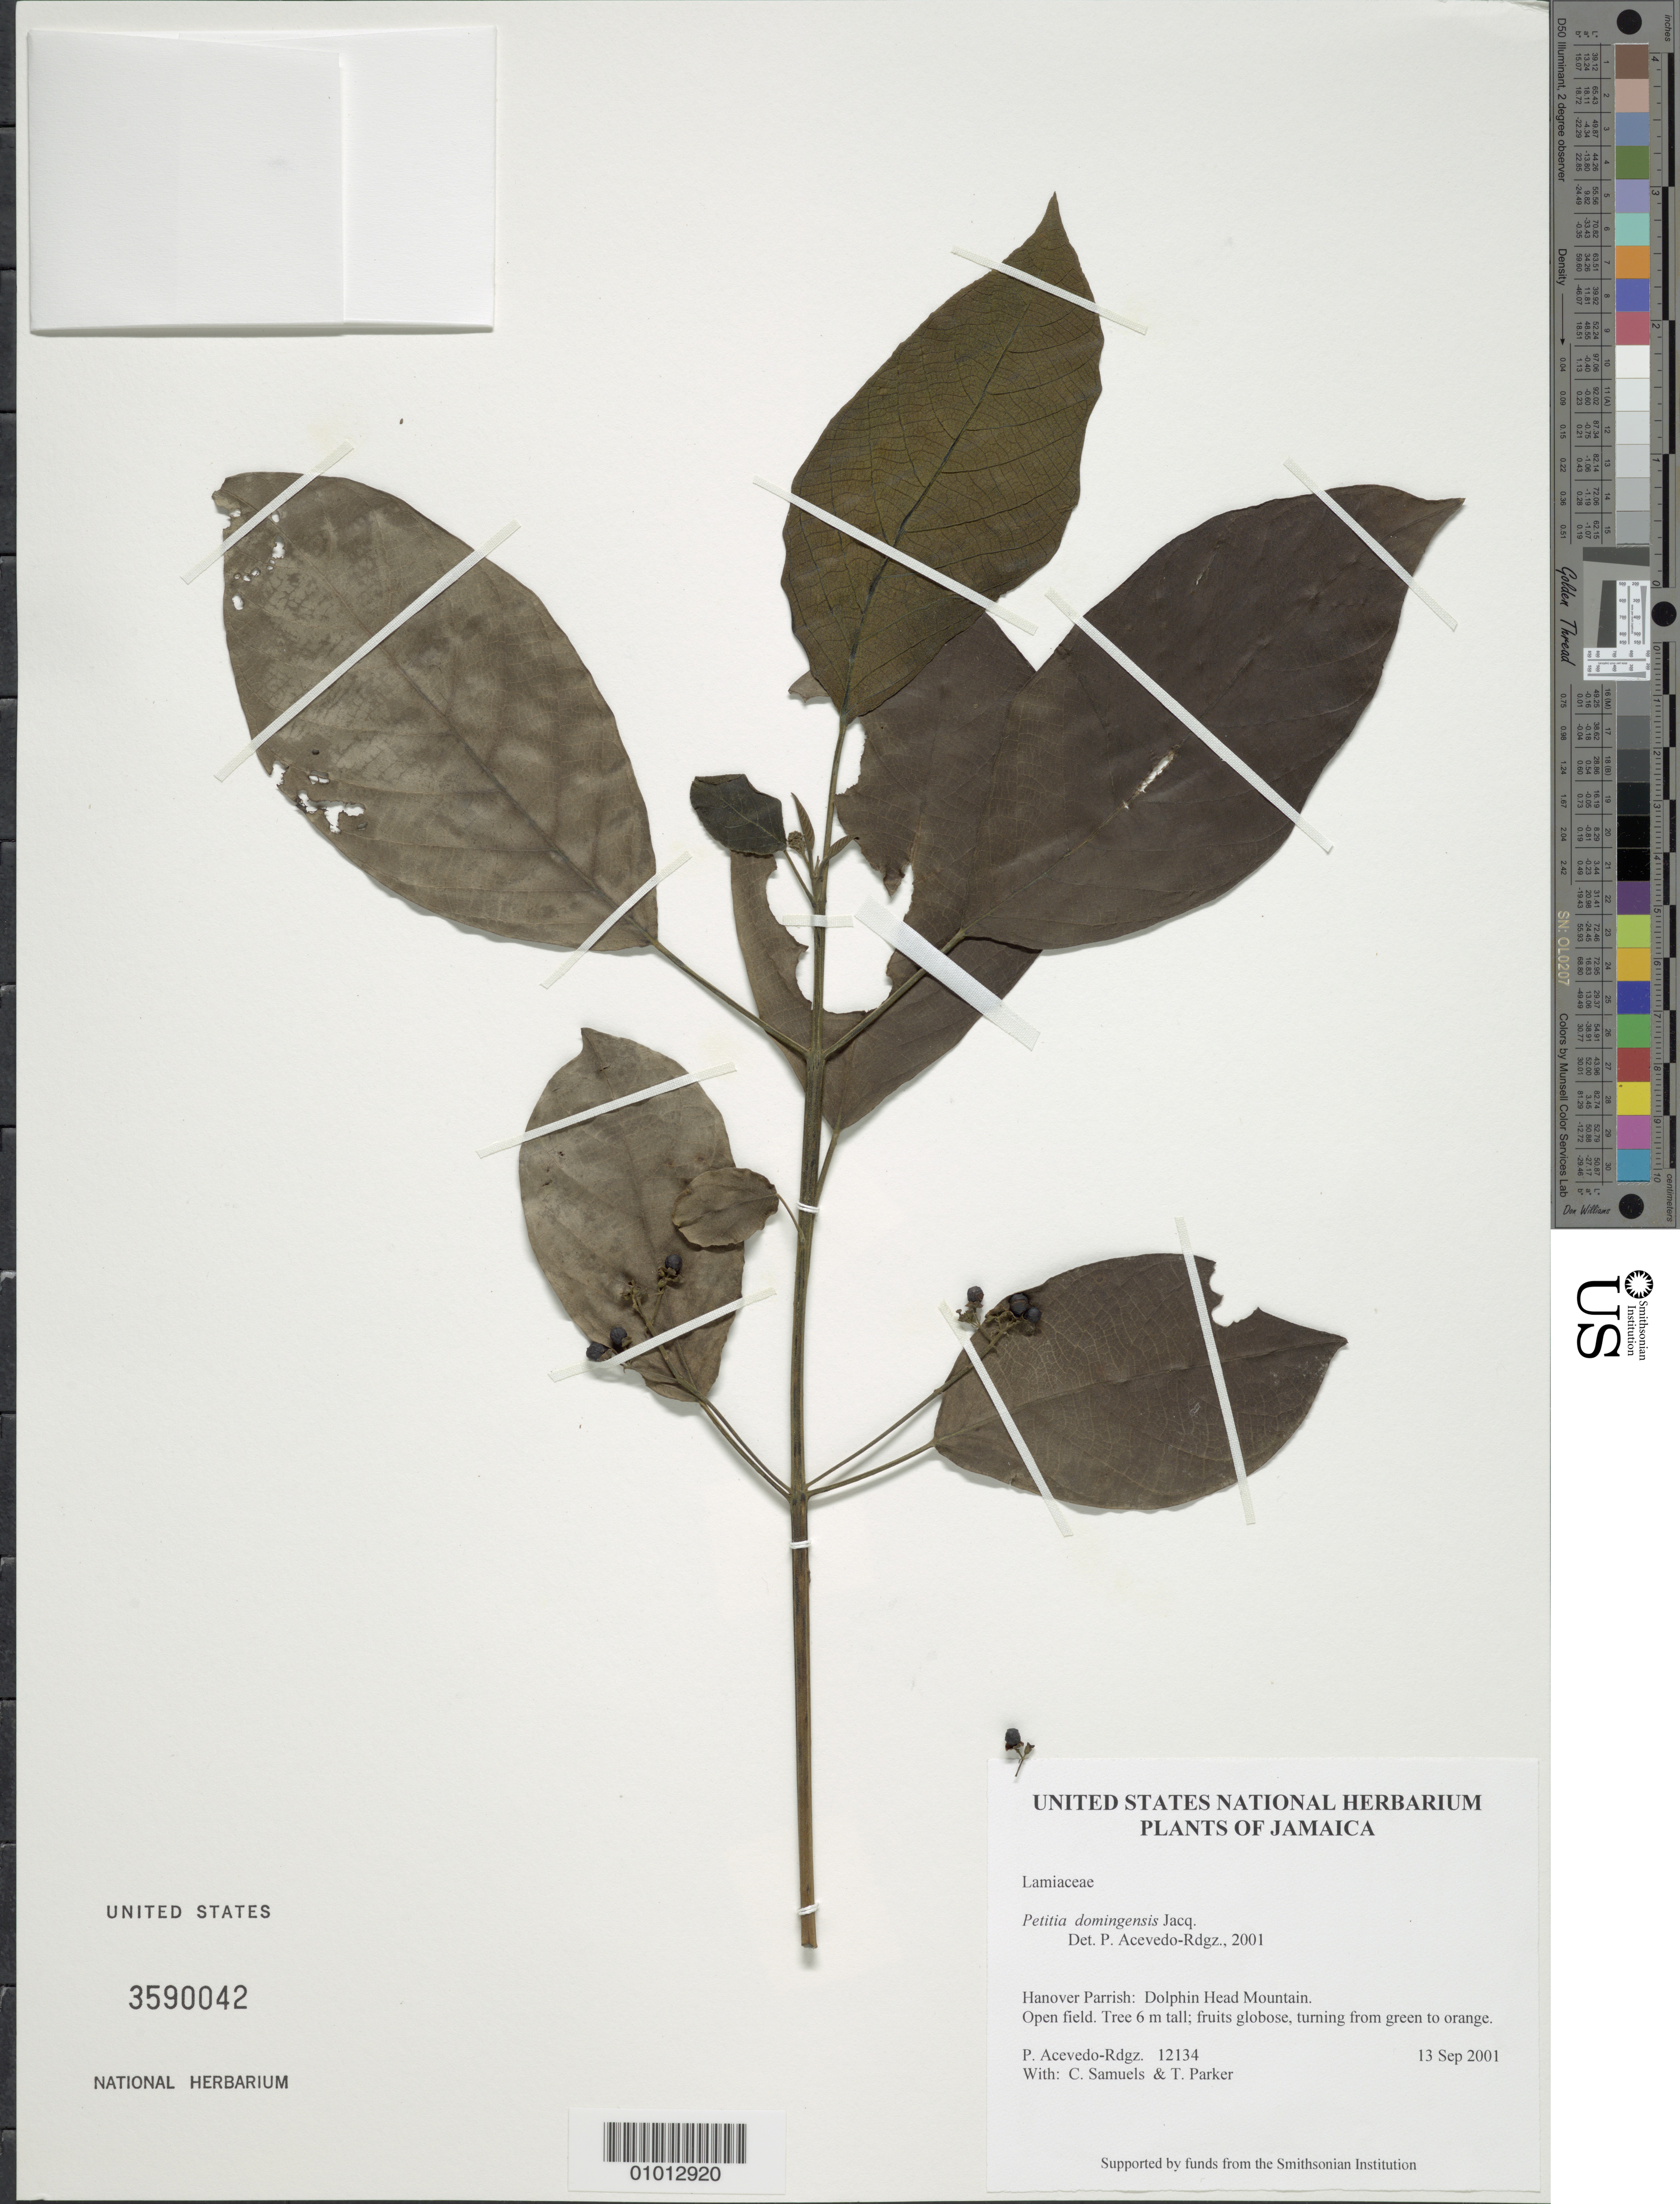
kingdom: Plantae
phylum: Tracheophyta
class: Magnoliopsida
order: Lamiales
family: Lamiaceae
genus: Petitia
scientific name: Petitia domingensis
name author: Jacq.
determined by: Acevedo-Rodríguez, P., (BOT), Smithsonian Institution - National Museum of Natural History (UNITED STATES)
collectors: P. Acevedo-Rodr., C. Samuels & T. Parker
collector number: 12134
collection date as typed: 13 Sep 2001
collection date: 2001-09-13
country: Jamaica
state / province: Hanover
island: Jamaica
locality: Hanover Parrish: Dolphin Head Mountain.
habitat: Open field.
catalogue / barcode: US 3590042